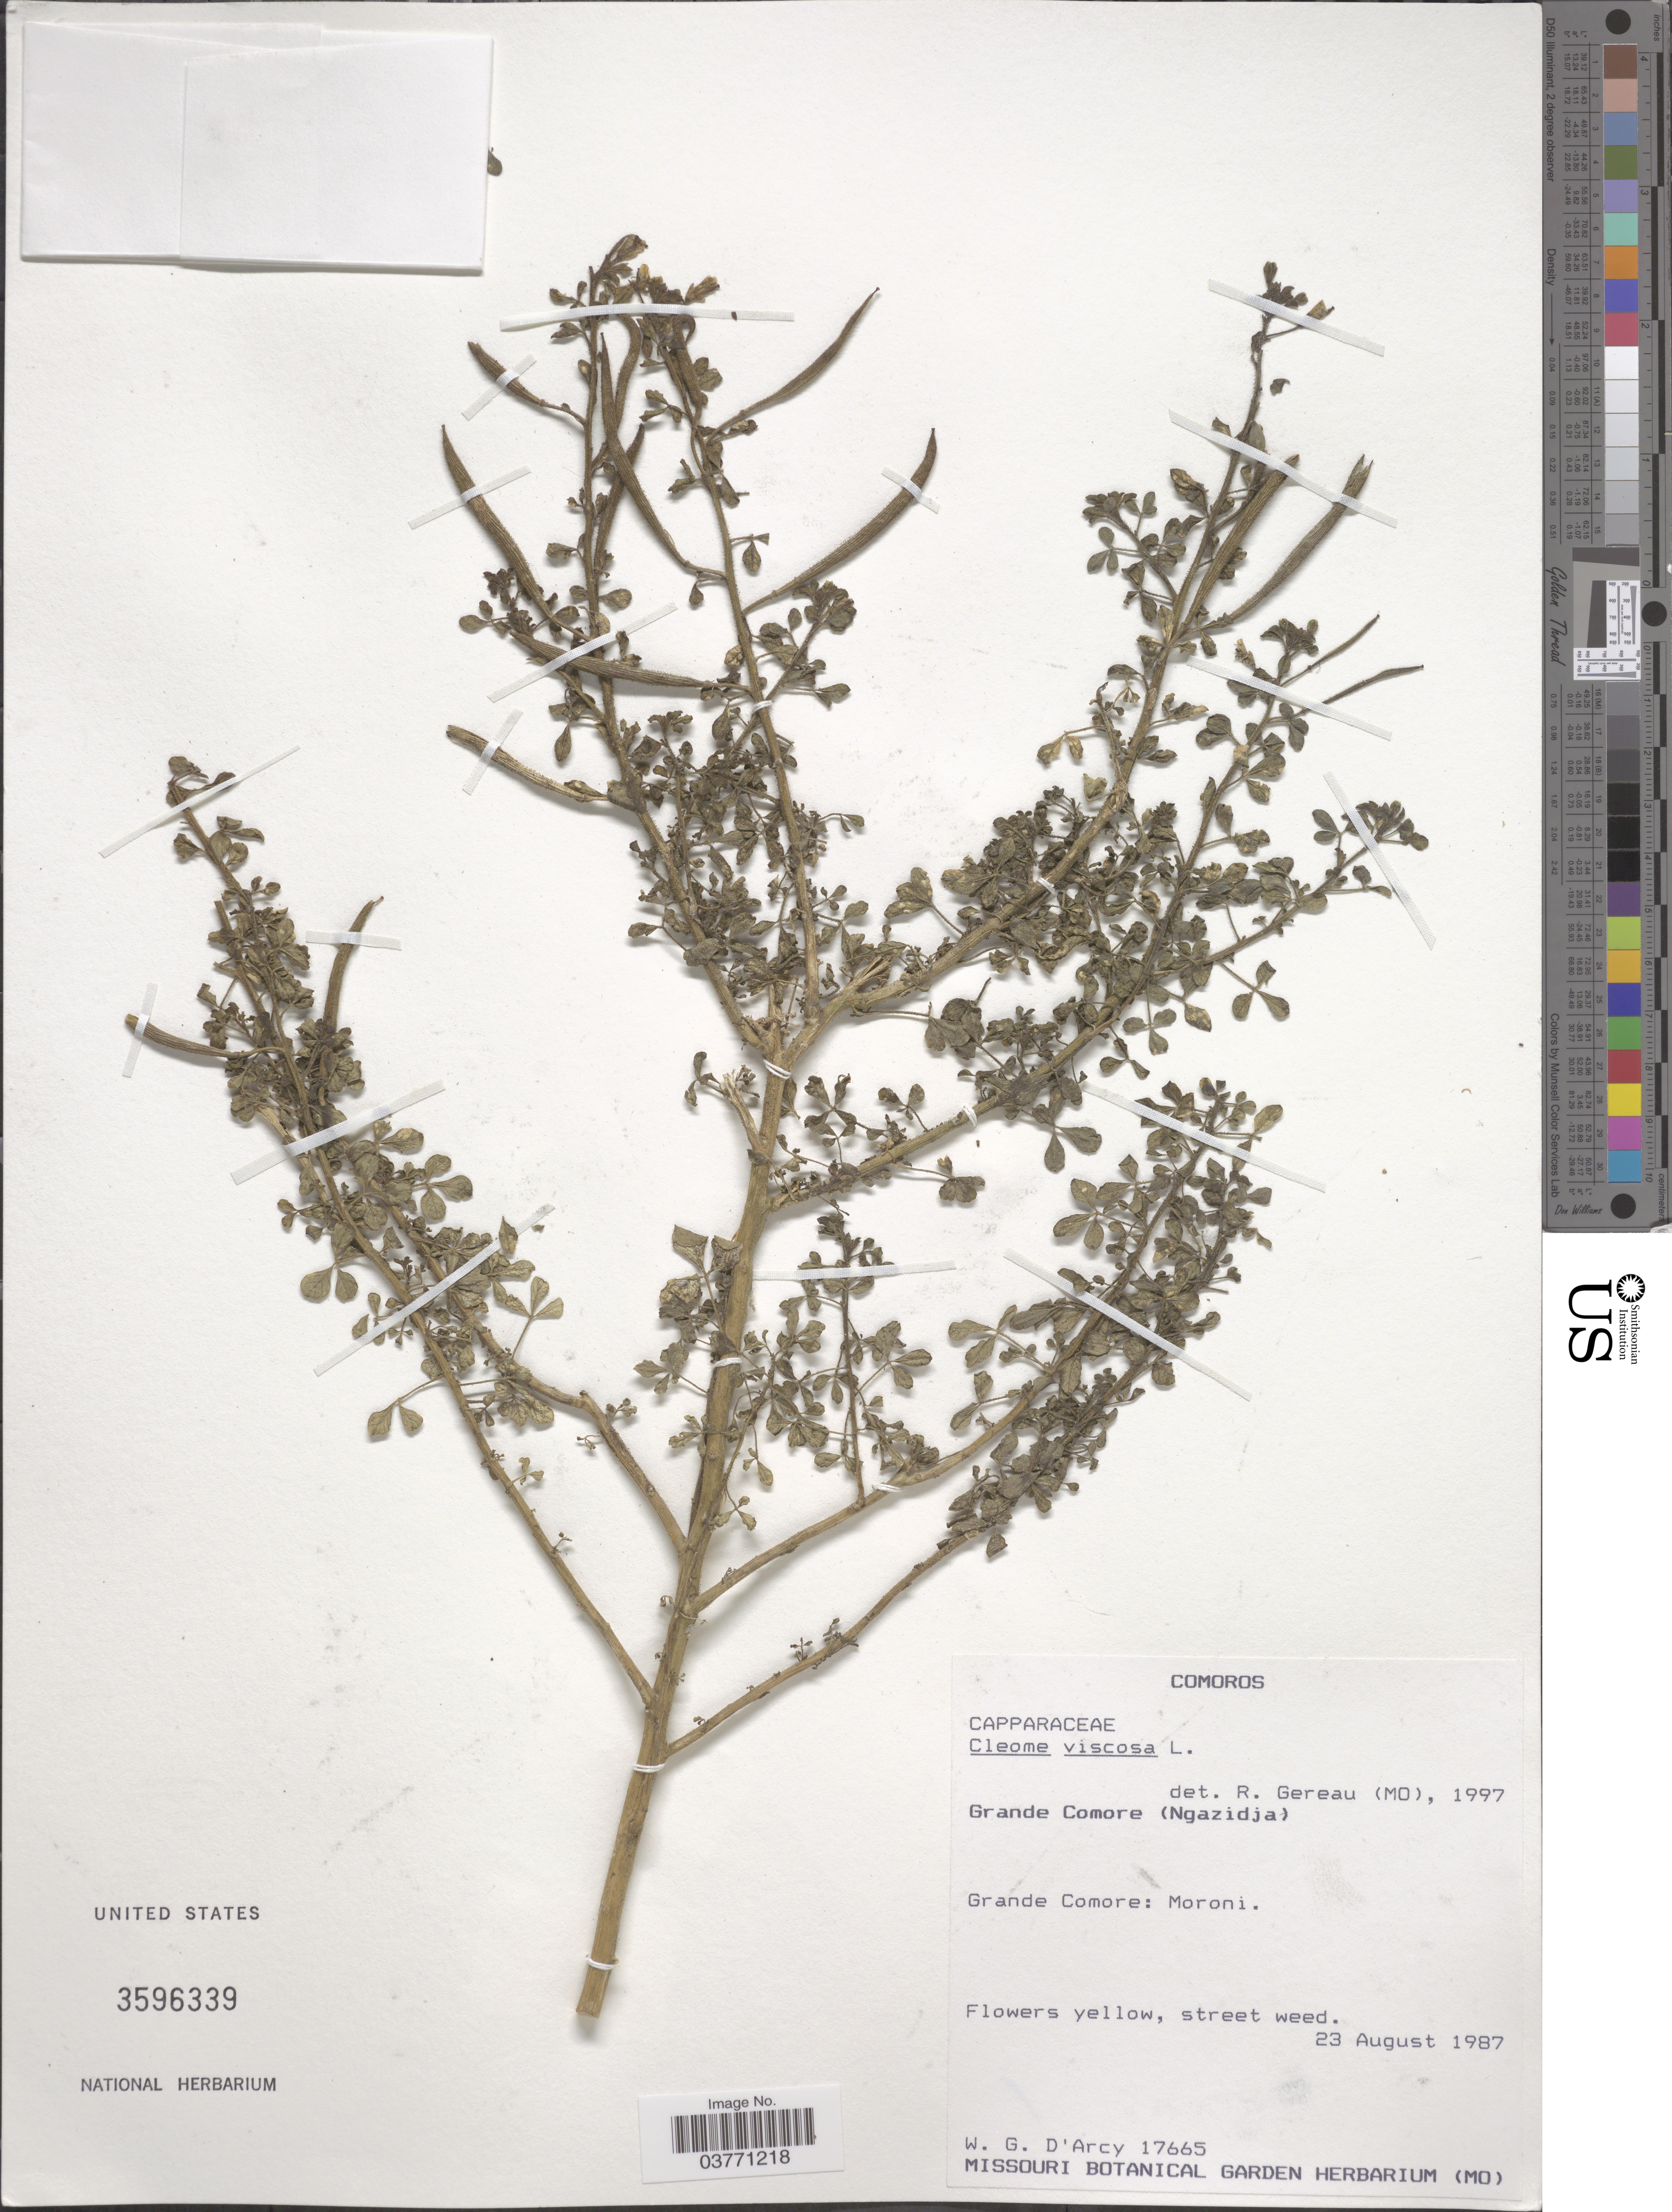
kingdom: Plantae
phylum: Tracheophyta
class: Magnoliopsida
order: Brassicales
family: Cleomaceae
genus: Arivela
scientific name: Arivela viscosa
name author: (L.) Raf.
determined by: Strong, M. T., (US), Smithsonian Institution - National Museum of Natural History (UNITED STATES)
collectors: W. G. D'Arcy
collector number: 17665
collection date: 1987-08-23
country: Comoros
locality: Grande Comore (Ngazidja). Moroni.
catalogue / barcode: US 3596339